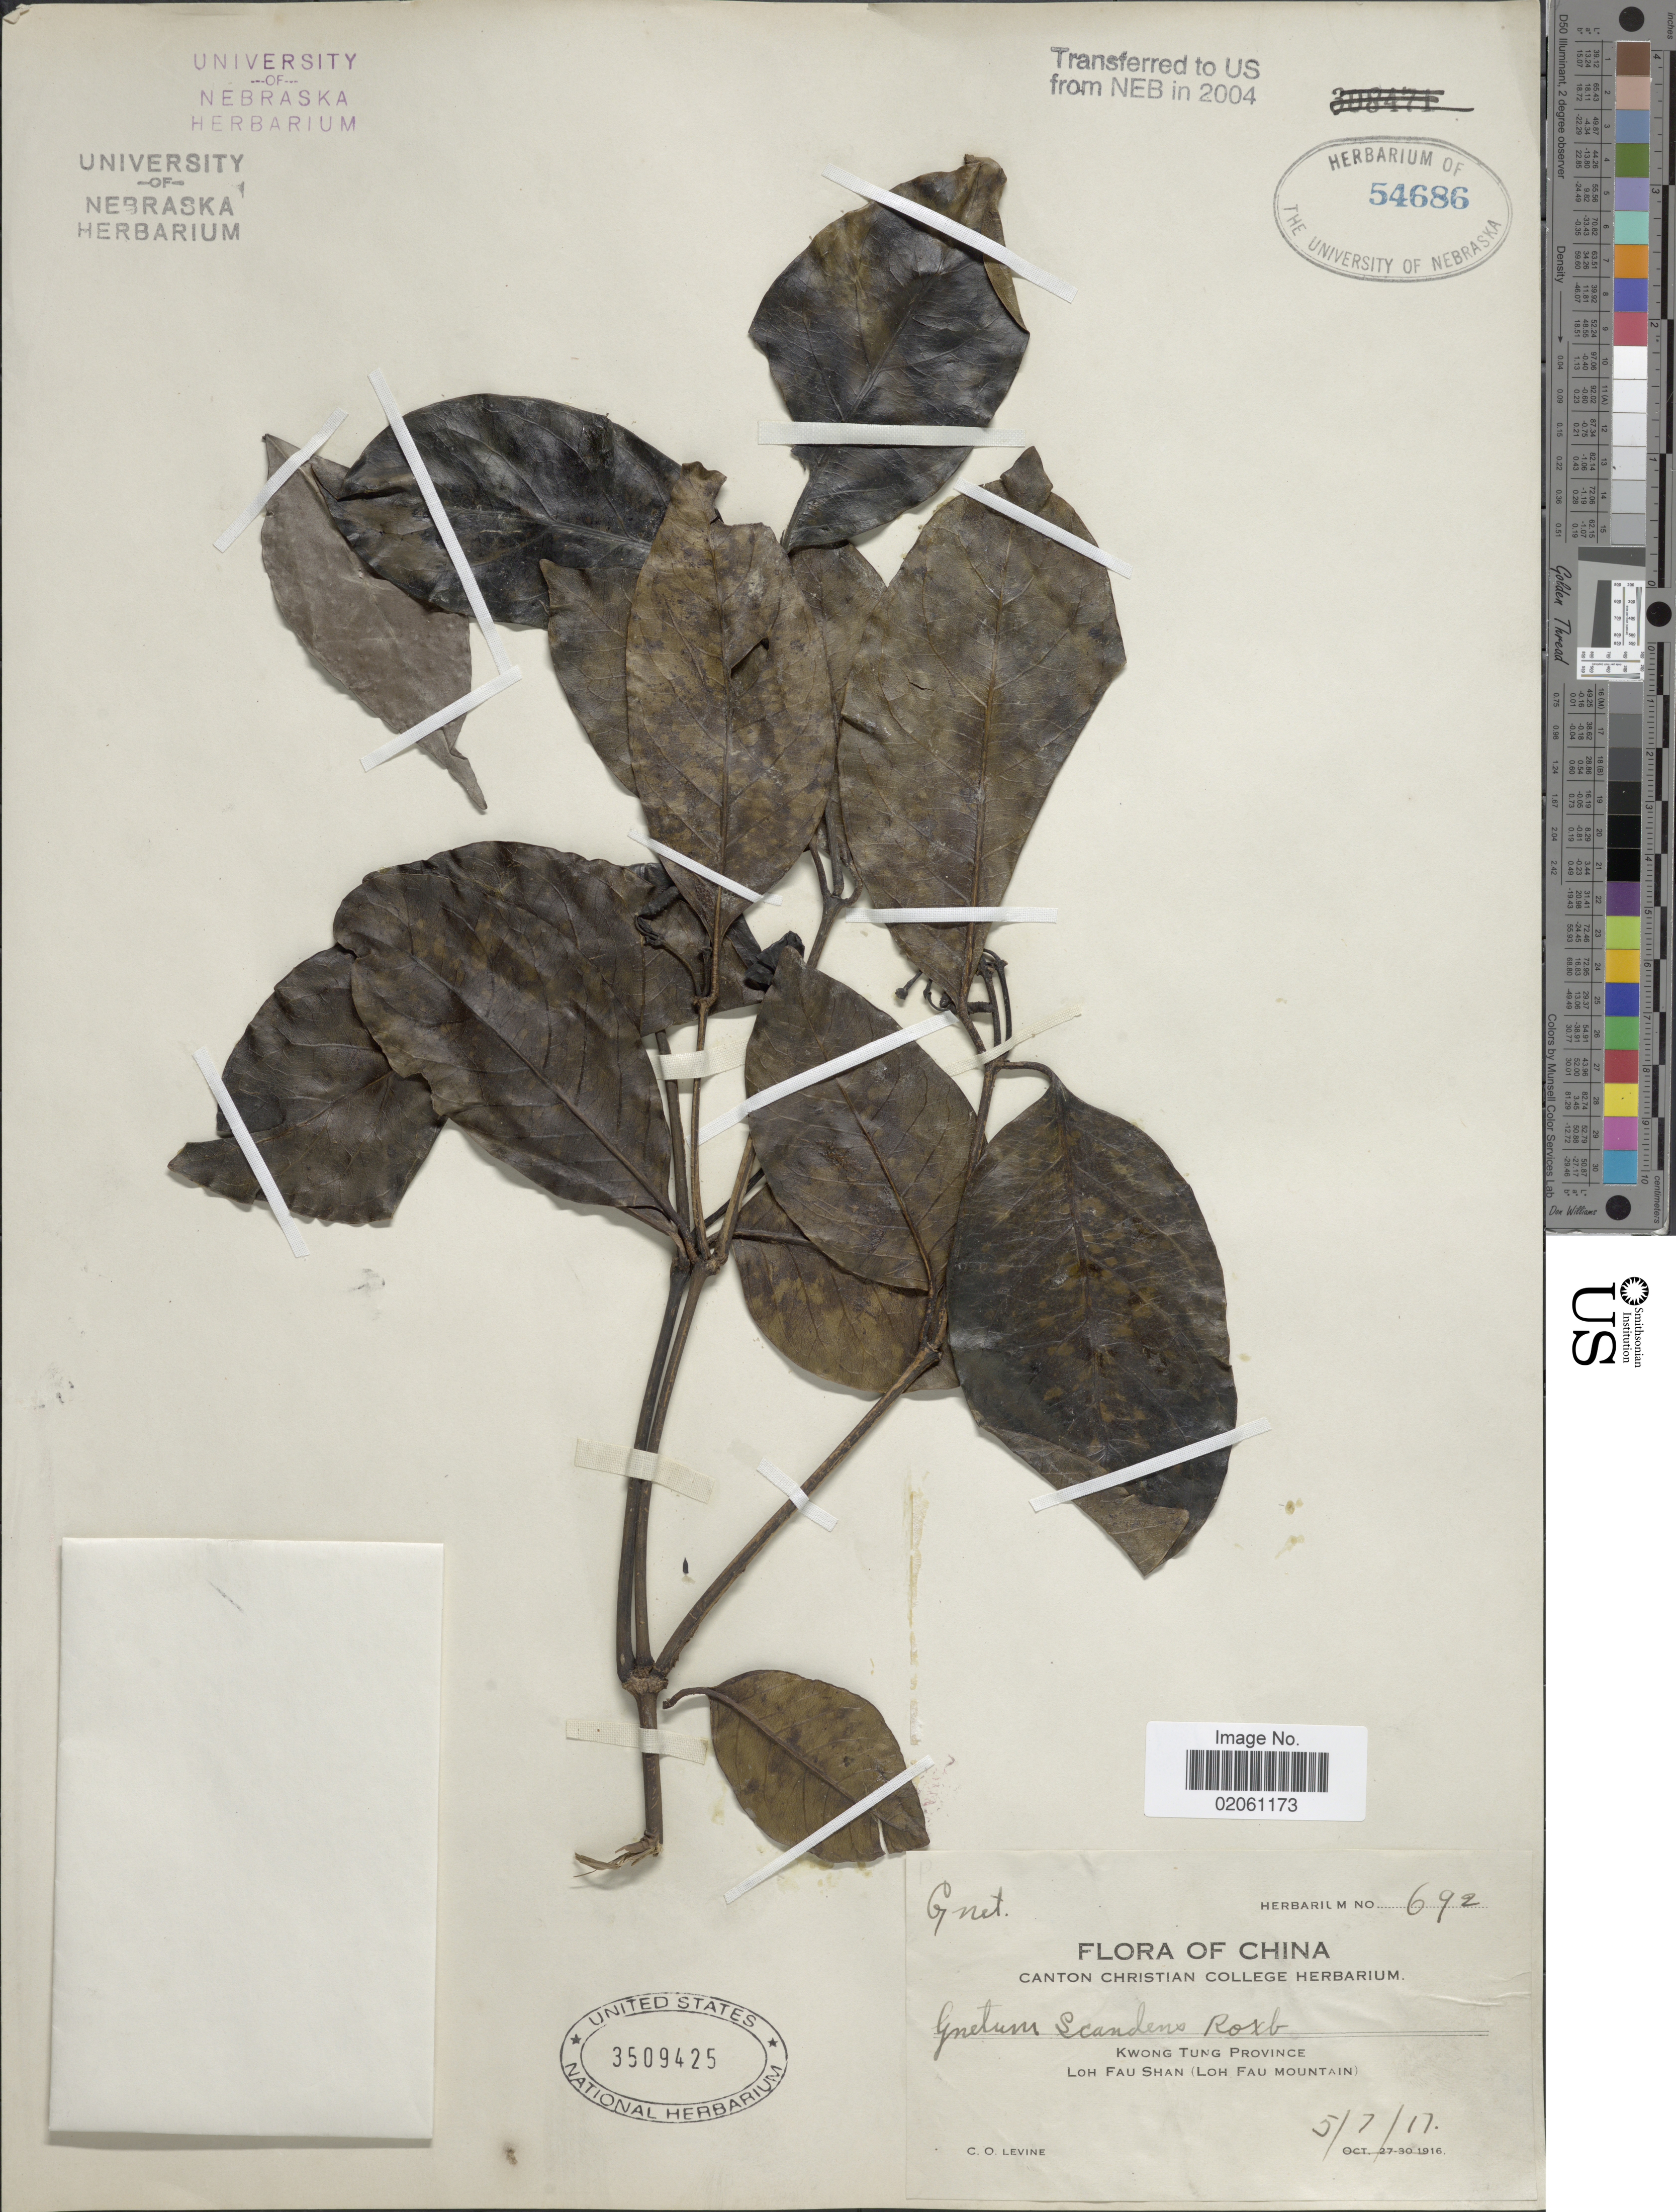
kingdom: Plantae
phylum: Tracheophyta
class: Gnetopsida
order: Gnetales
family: Gnetaceae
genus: Gnetum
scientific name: Gnetum scandens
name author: Roxb.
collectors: C. O. Levine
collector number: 692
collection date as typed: Transcribed d/m/y: 5/7/17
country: China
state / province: Guangdong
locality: Kwong Tung Province. Loh Fau Shan (Loh Fau Mountain)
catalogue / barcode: US 3509425